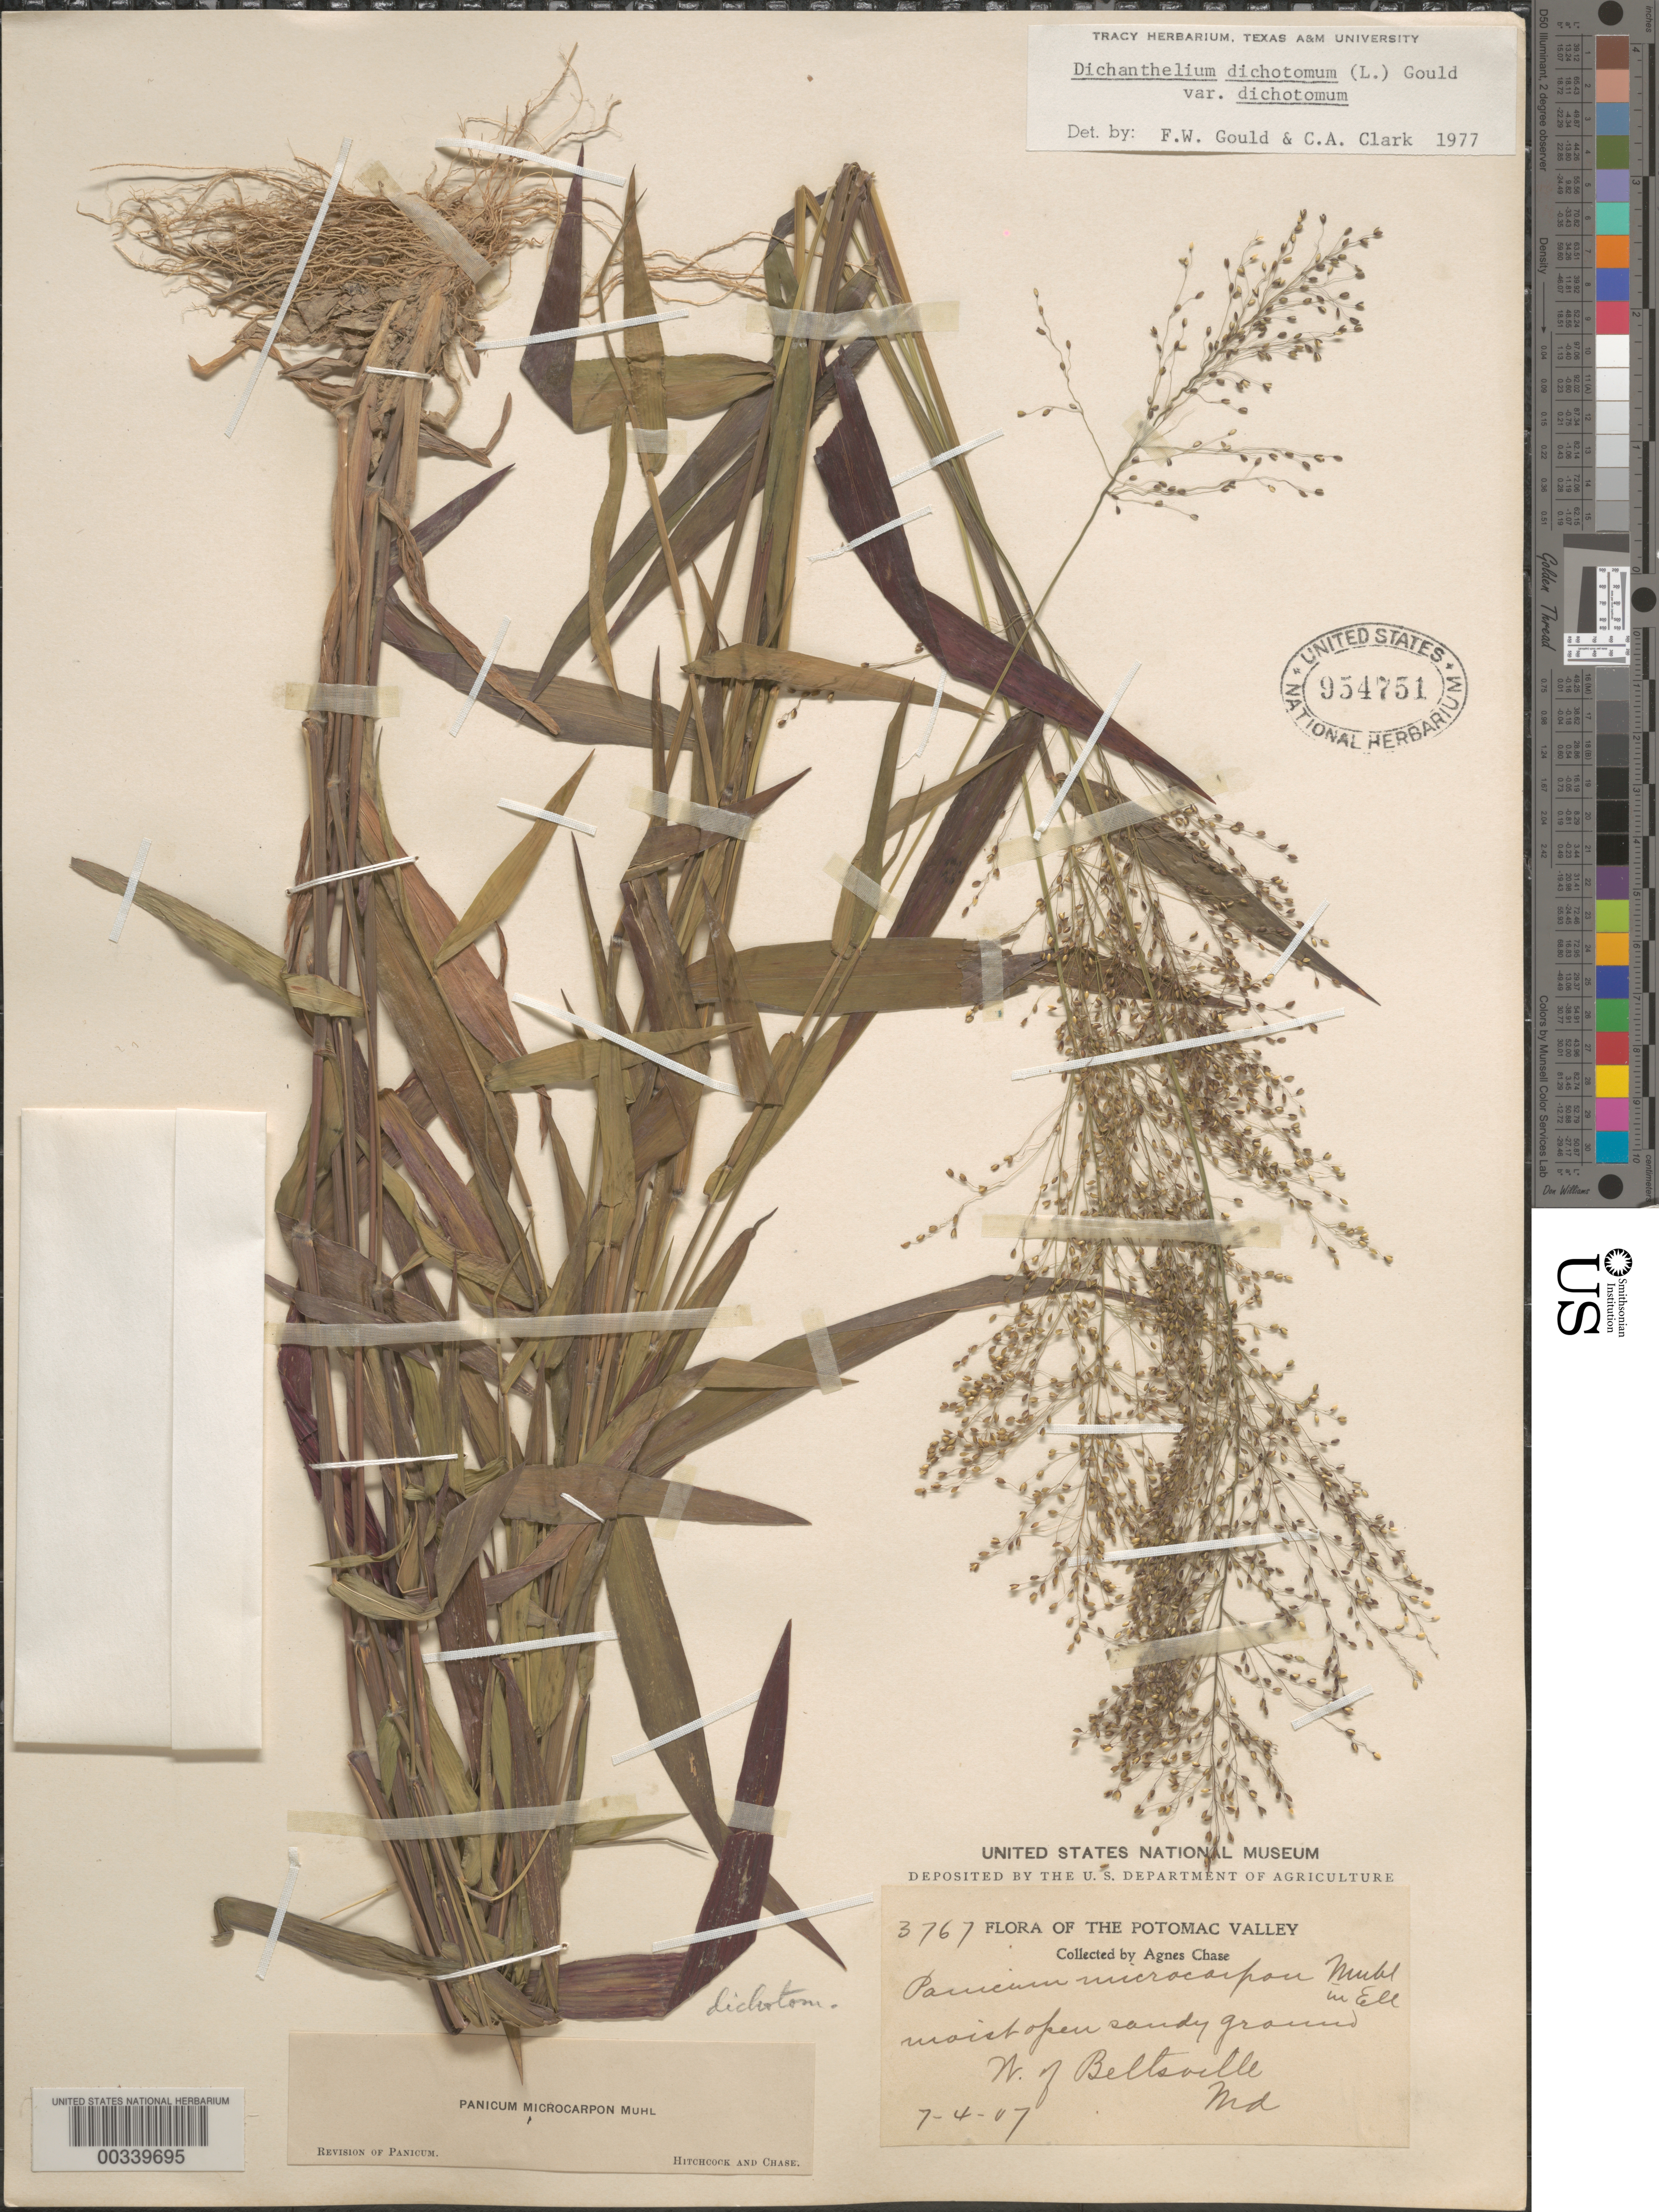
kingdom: Plantae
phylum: Tracheophyta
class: Liliopsida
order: Poales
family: Poaceae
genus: Dichanthelium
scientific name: Dichanthelium dichotomum var. dichotomum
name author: (L.) Gould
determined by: Gould, F. W.; Clark, C. A.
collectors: A. Chase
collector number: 3767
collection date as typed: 04 Jul 1907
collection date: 1907-07-04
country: United States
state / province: Maryland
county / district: Prince George's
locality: West of Beltsville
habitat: Moist open sandy ground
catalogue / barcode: US 954751